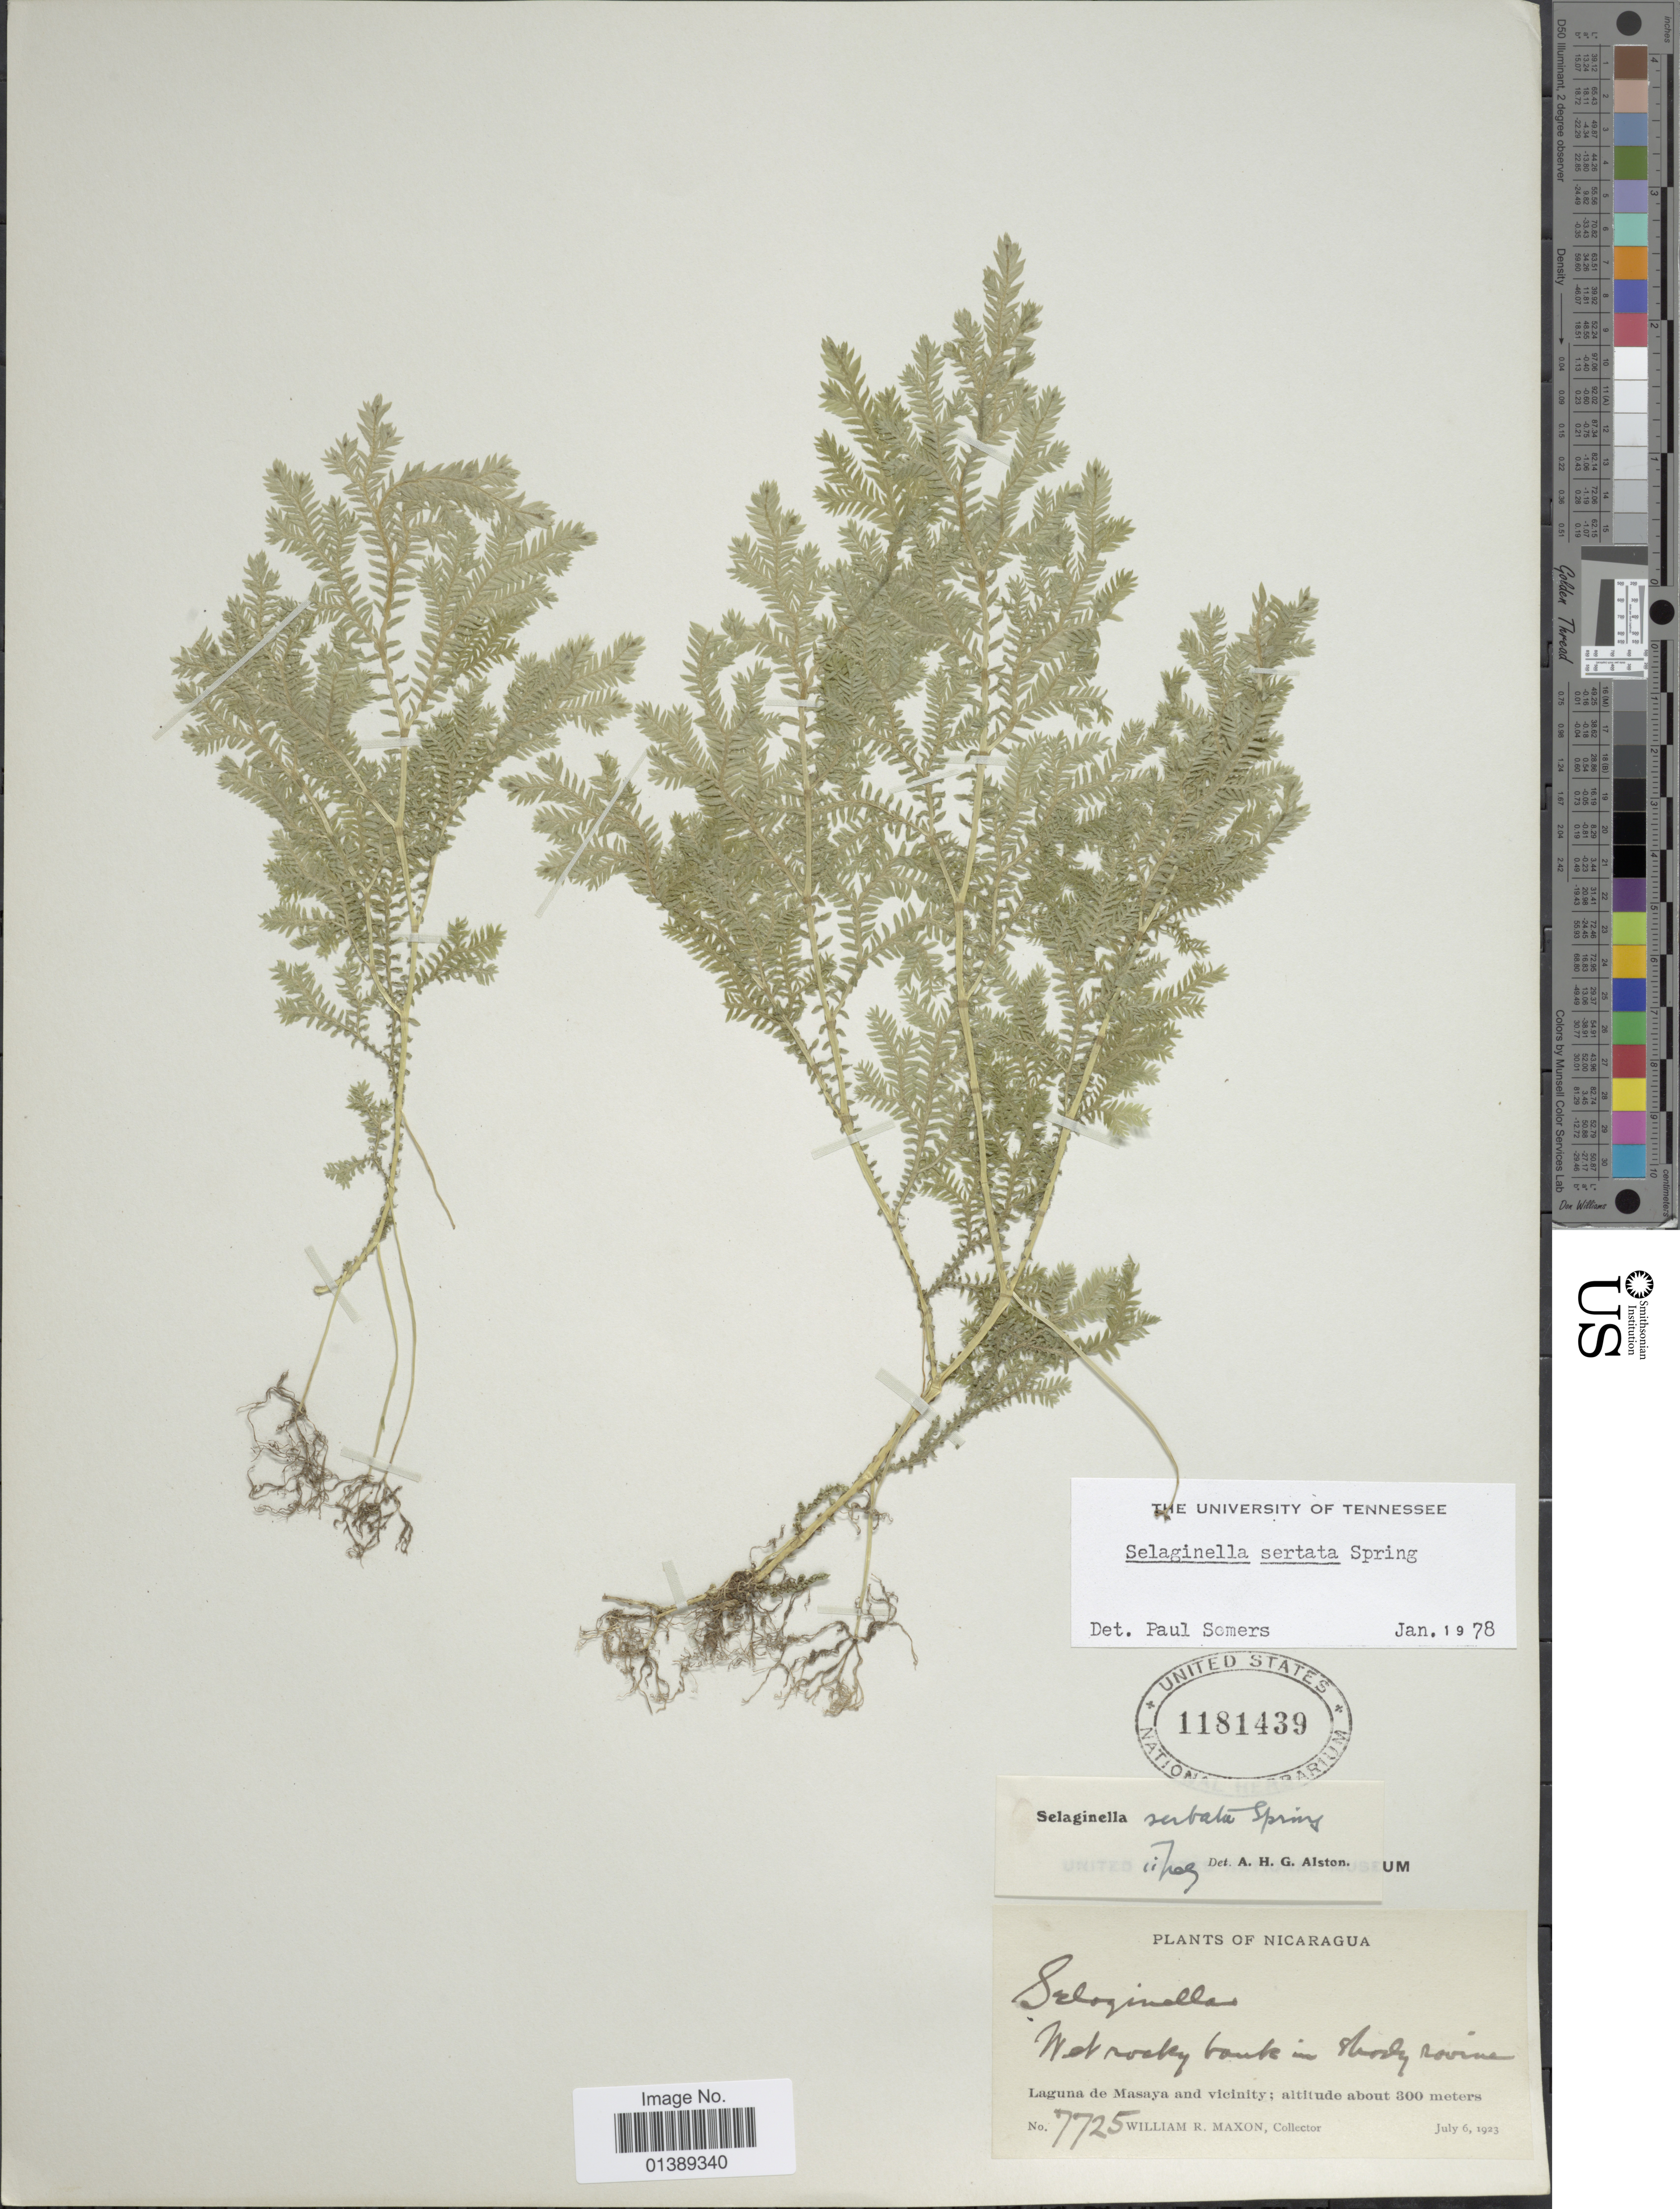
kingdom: Plantae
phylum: Tracheophyta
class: Lycopodiopsida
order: Selaginellales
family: Selaginellaceae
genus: Selaginella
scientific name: Selaginella sertata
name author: Spring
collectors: W. R. Maxon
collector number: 7725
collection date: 1923-07-06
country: Nicaragua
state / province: Masaya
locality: Laguna de Masaya and vicinity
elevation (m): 300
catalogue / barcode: US 1181439